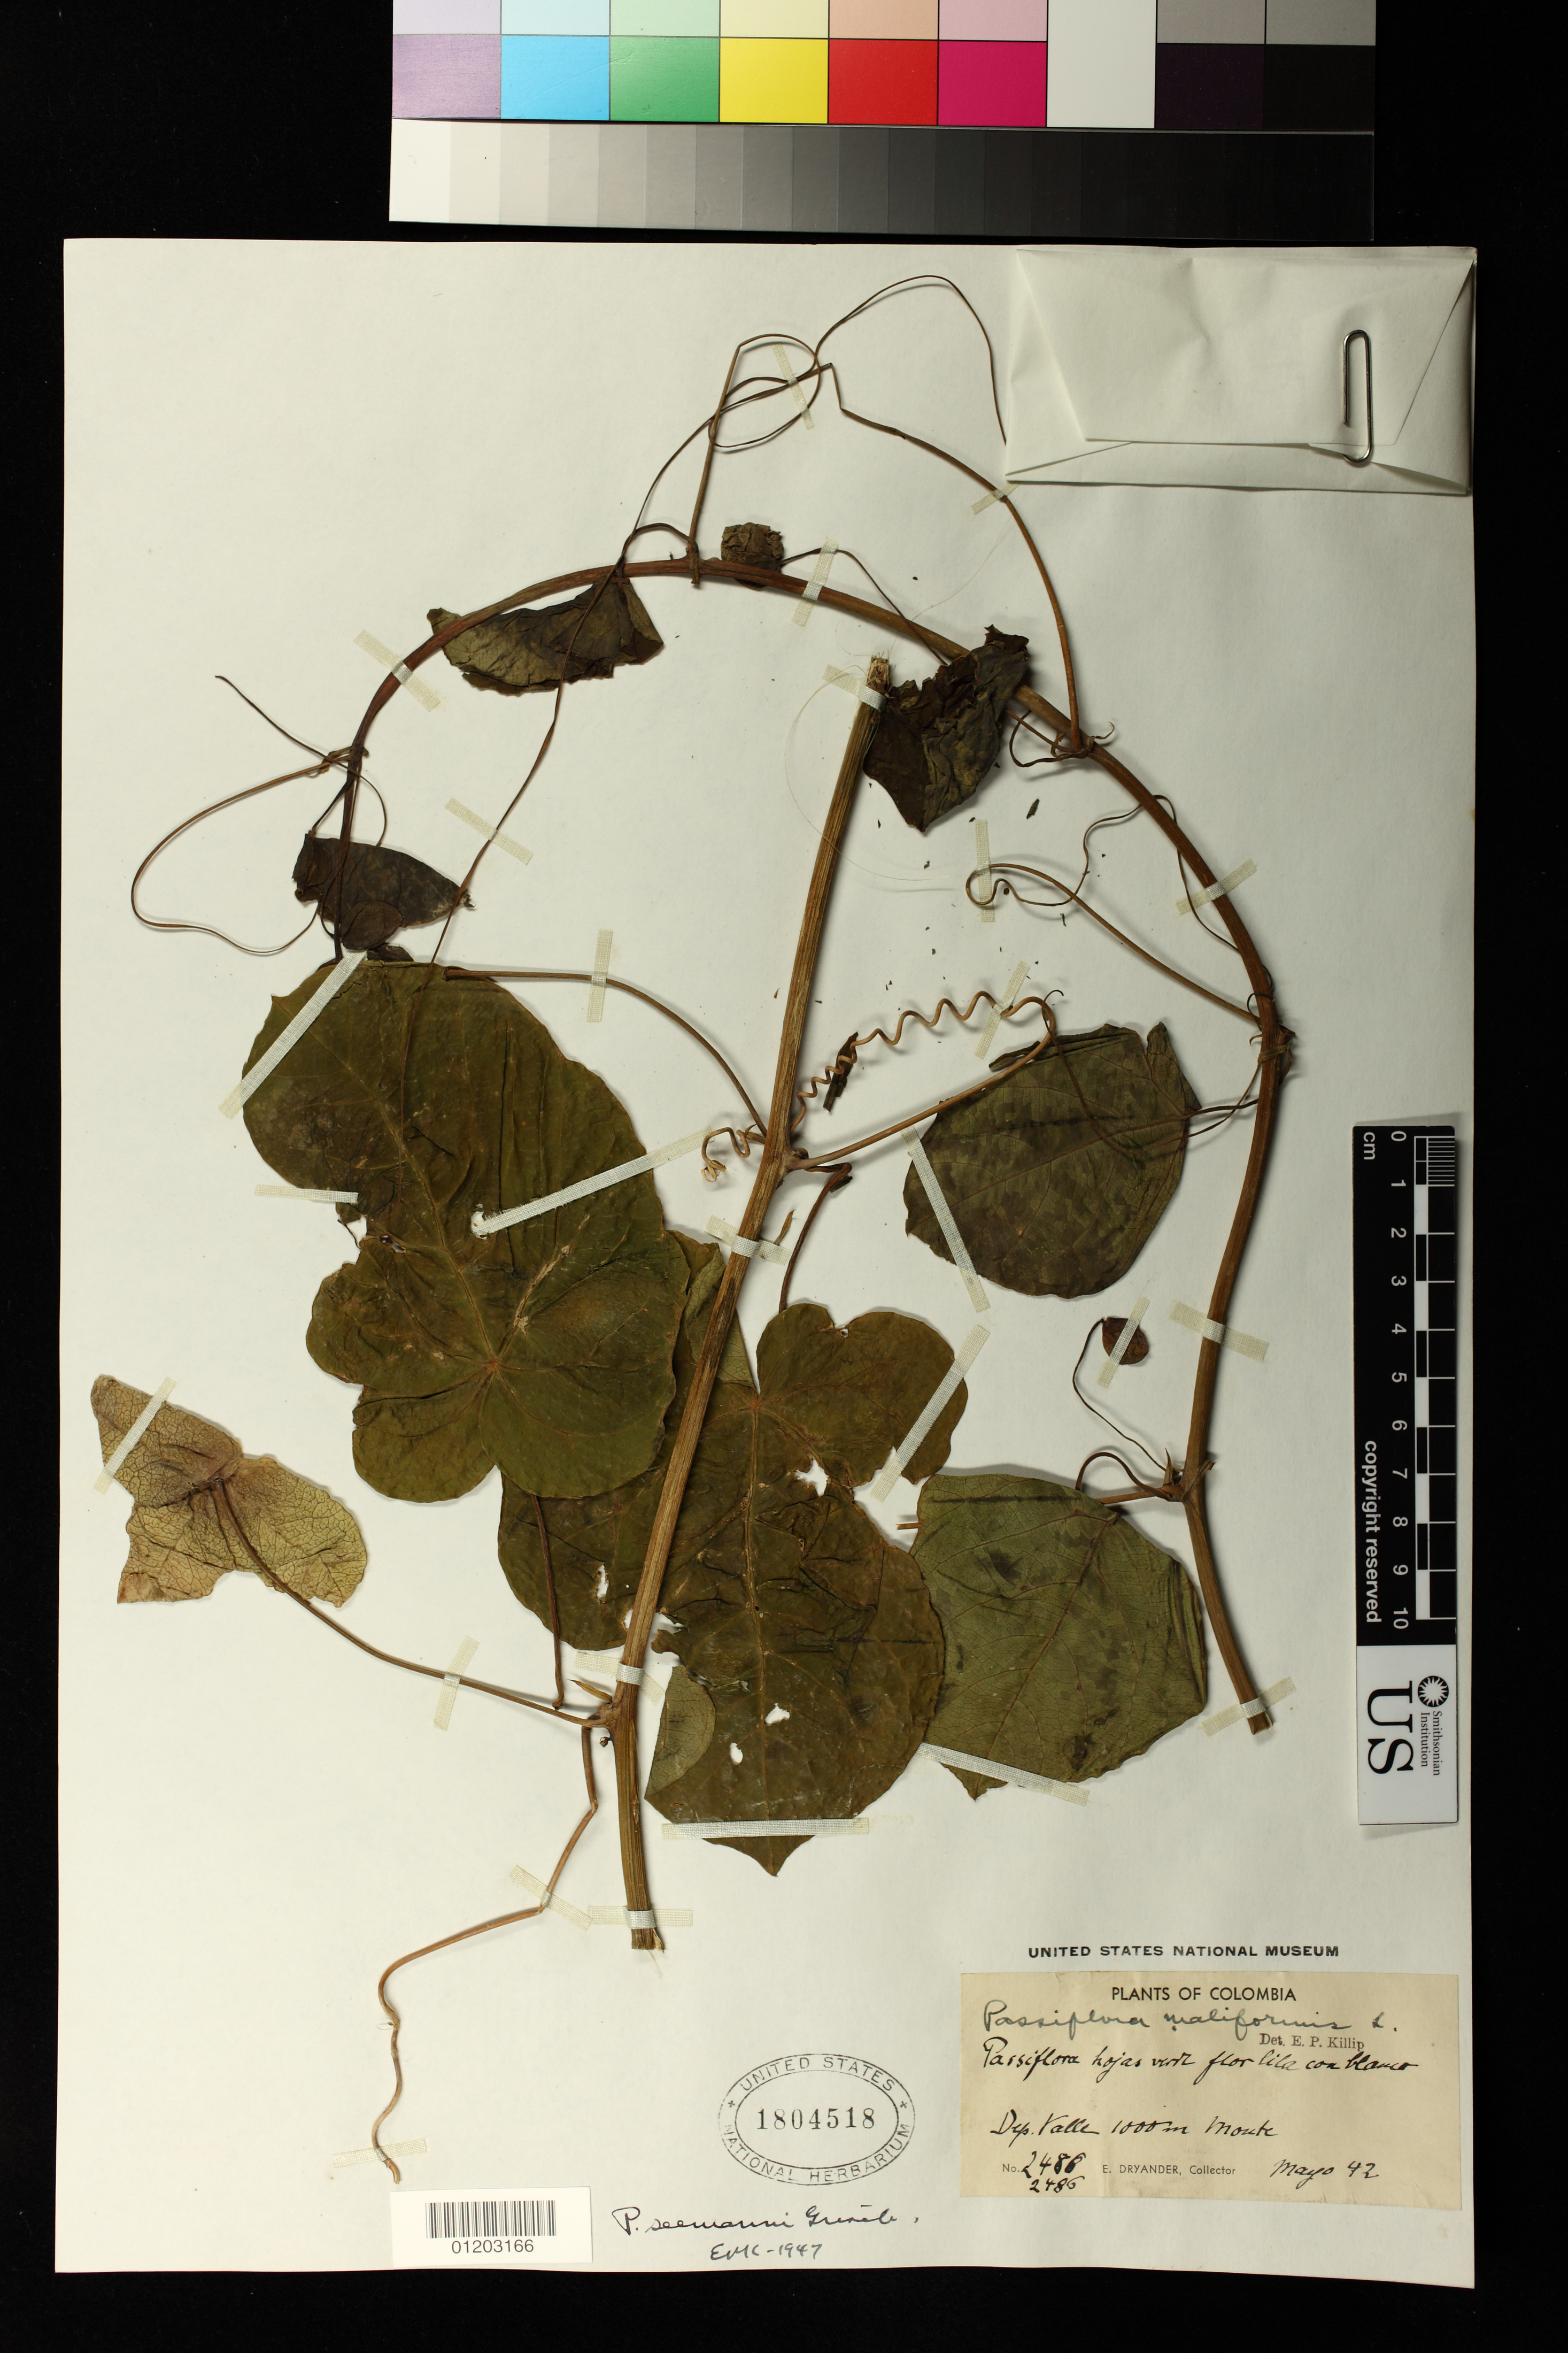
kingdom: Plantae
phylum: Tracheophyta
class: Magnoliopsida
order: Malpighiales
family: Passifloraceae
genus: Passiflora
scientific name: Passiflora seemannii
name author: Griseb.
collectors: E. I. Dryander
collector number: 2486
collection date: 1942-05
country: Colombia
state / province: Valle del Cauca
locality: Dep. Valle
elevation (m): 1000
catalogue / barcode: US 1804518